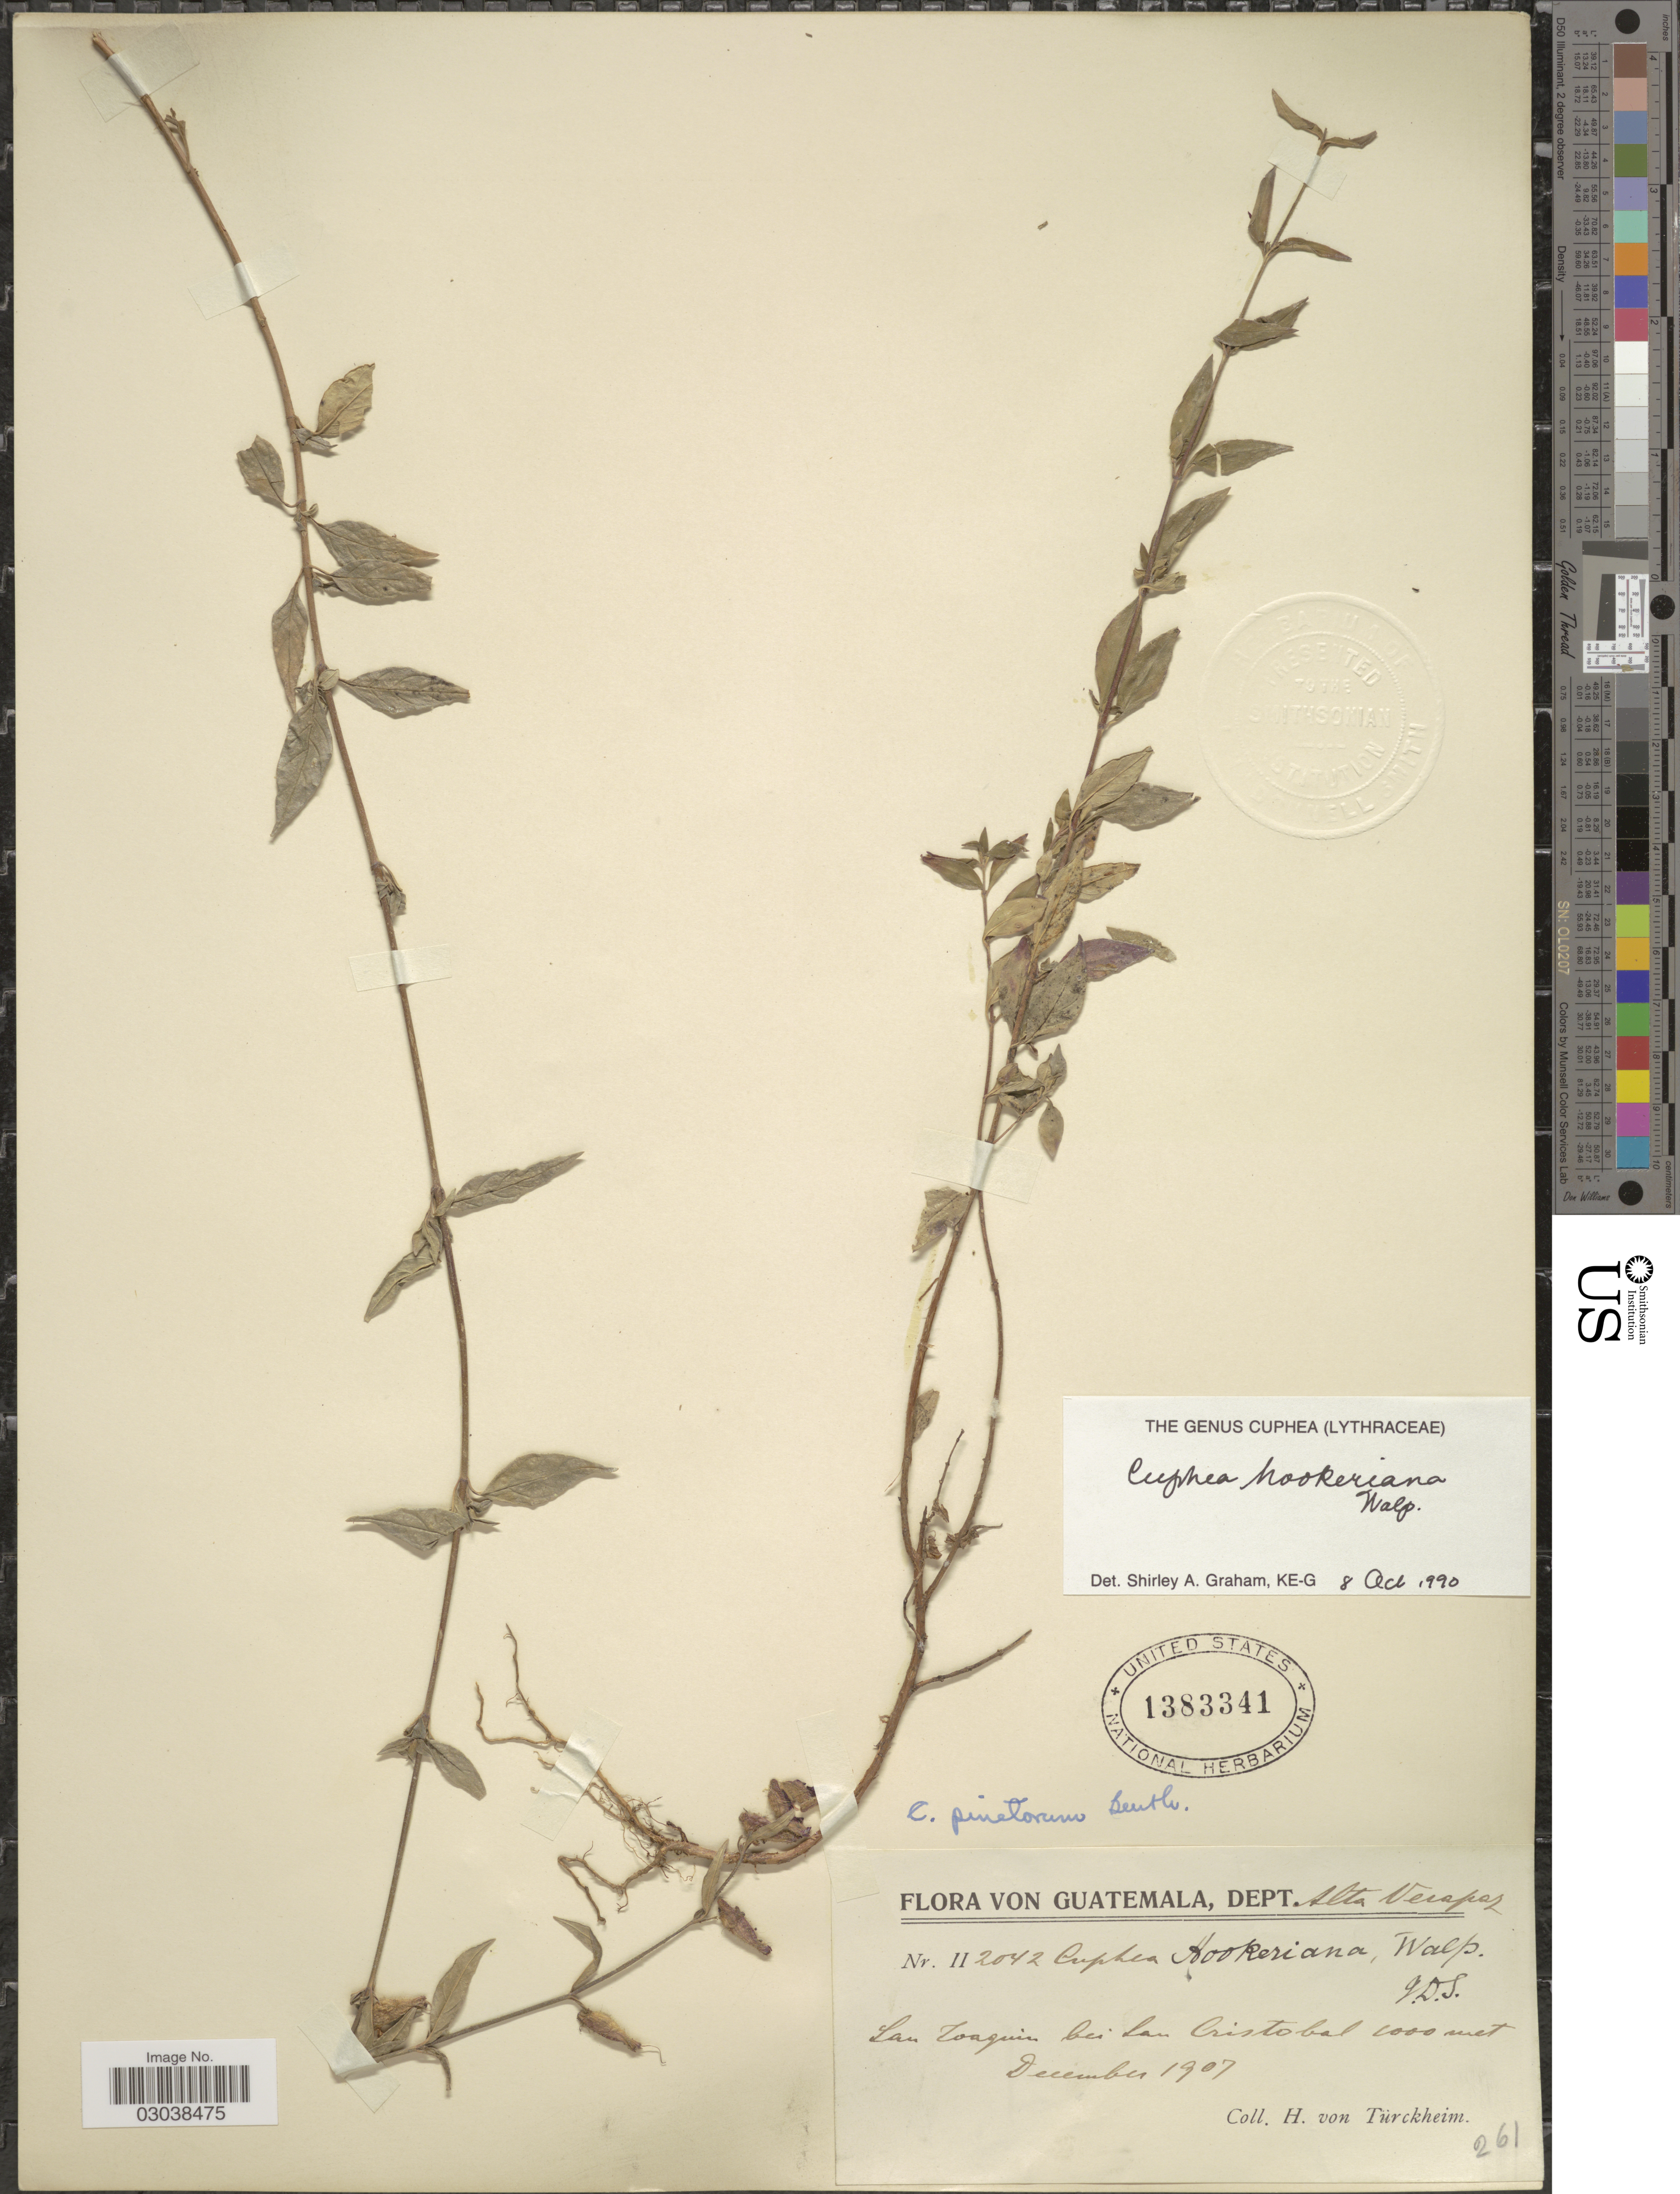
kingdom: Plantae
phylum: Tracheophyta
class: Magnoliopsida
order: Myrtales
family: Lythraceae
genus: Cuphea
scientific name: Cuphea hookeriana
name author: Walp.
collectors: H. von Türckheim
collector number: II2042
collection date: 1907-12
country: Guatemala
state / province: Alta Verapaz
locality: Dept. Alta Verapaz. San Joaquin bei San Cristobal.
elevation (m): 1000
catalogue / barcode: US 1383341